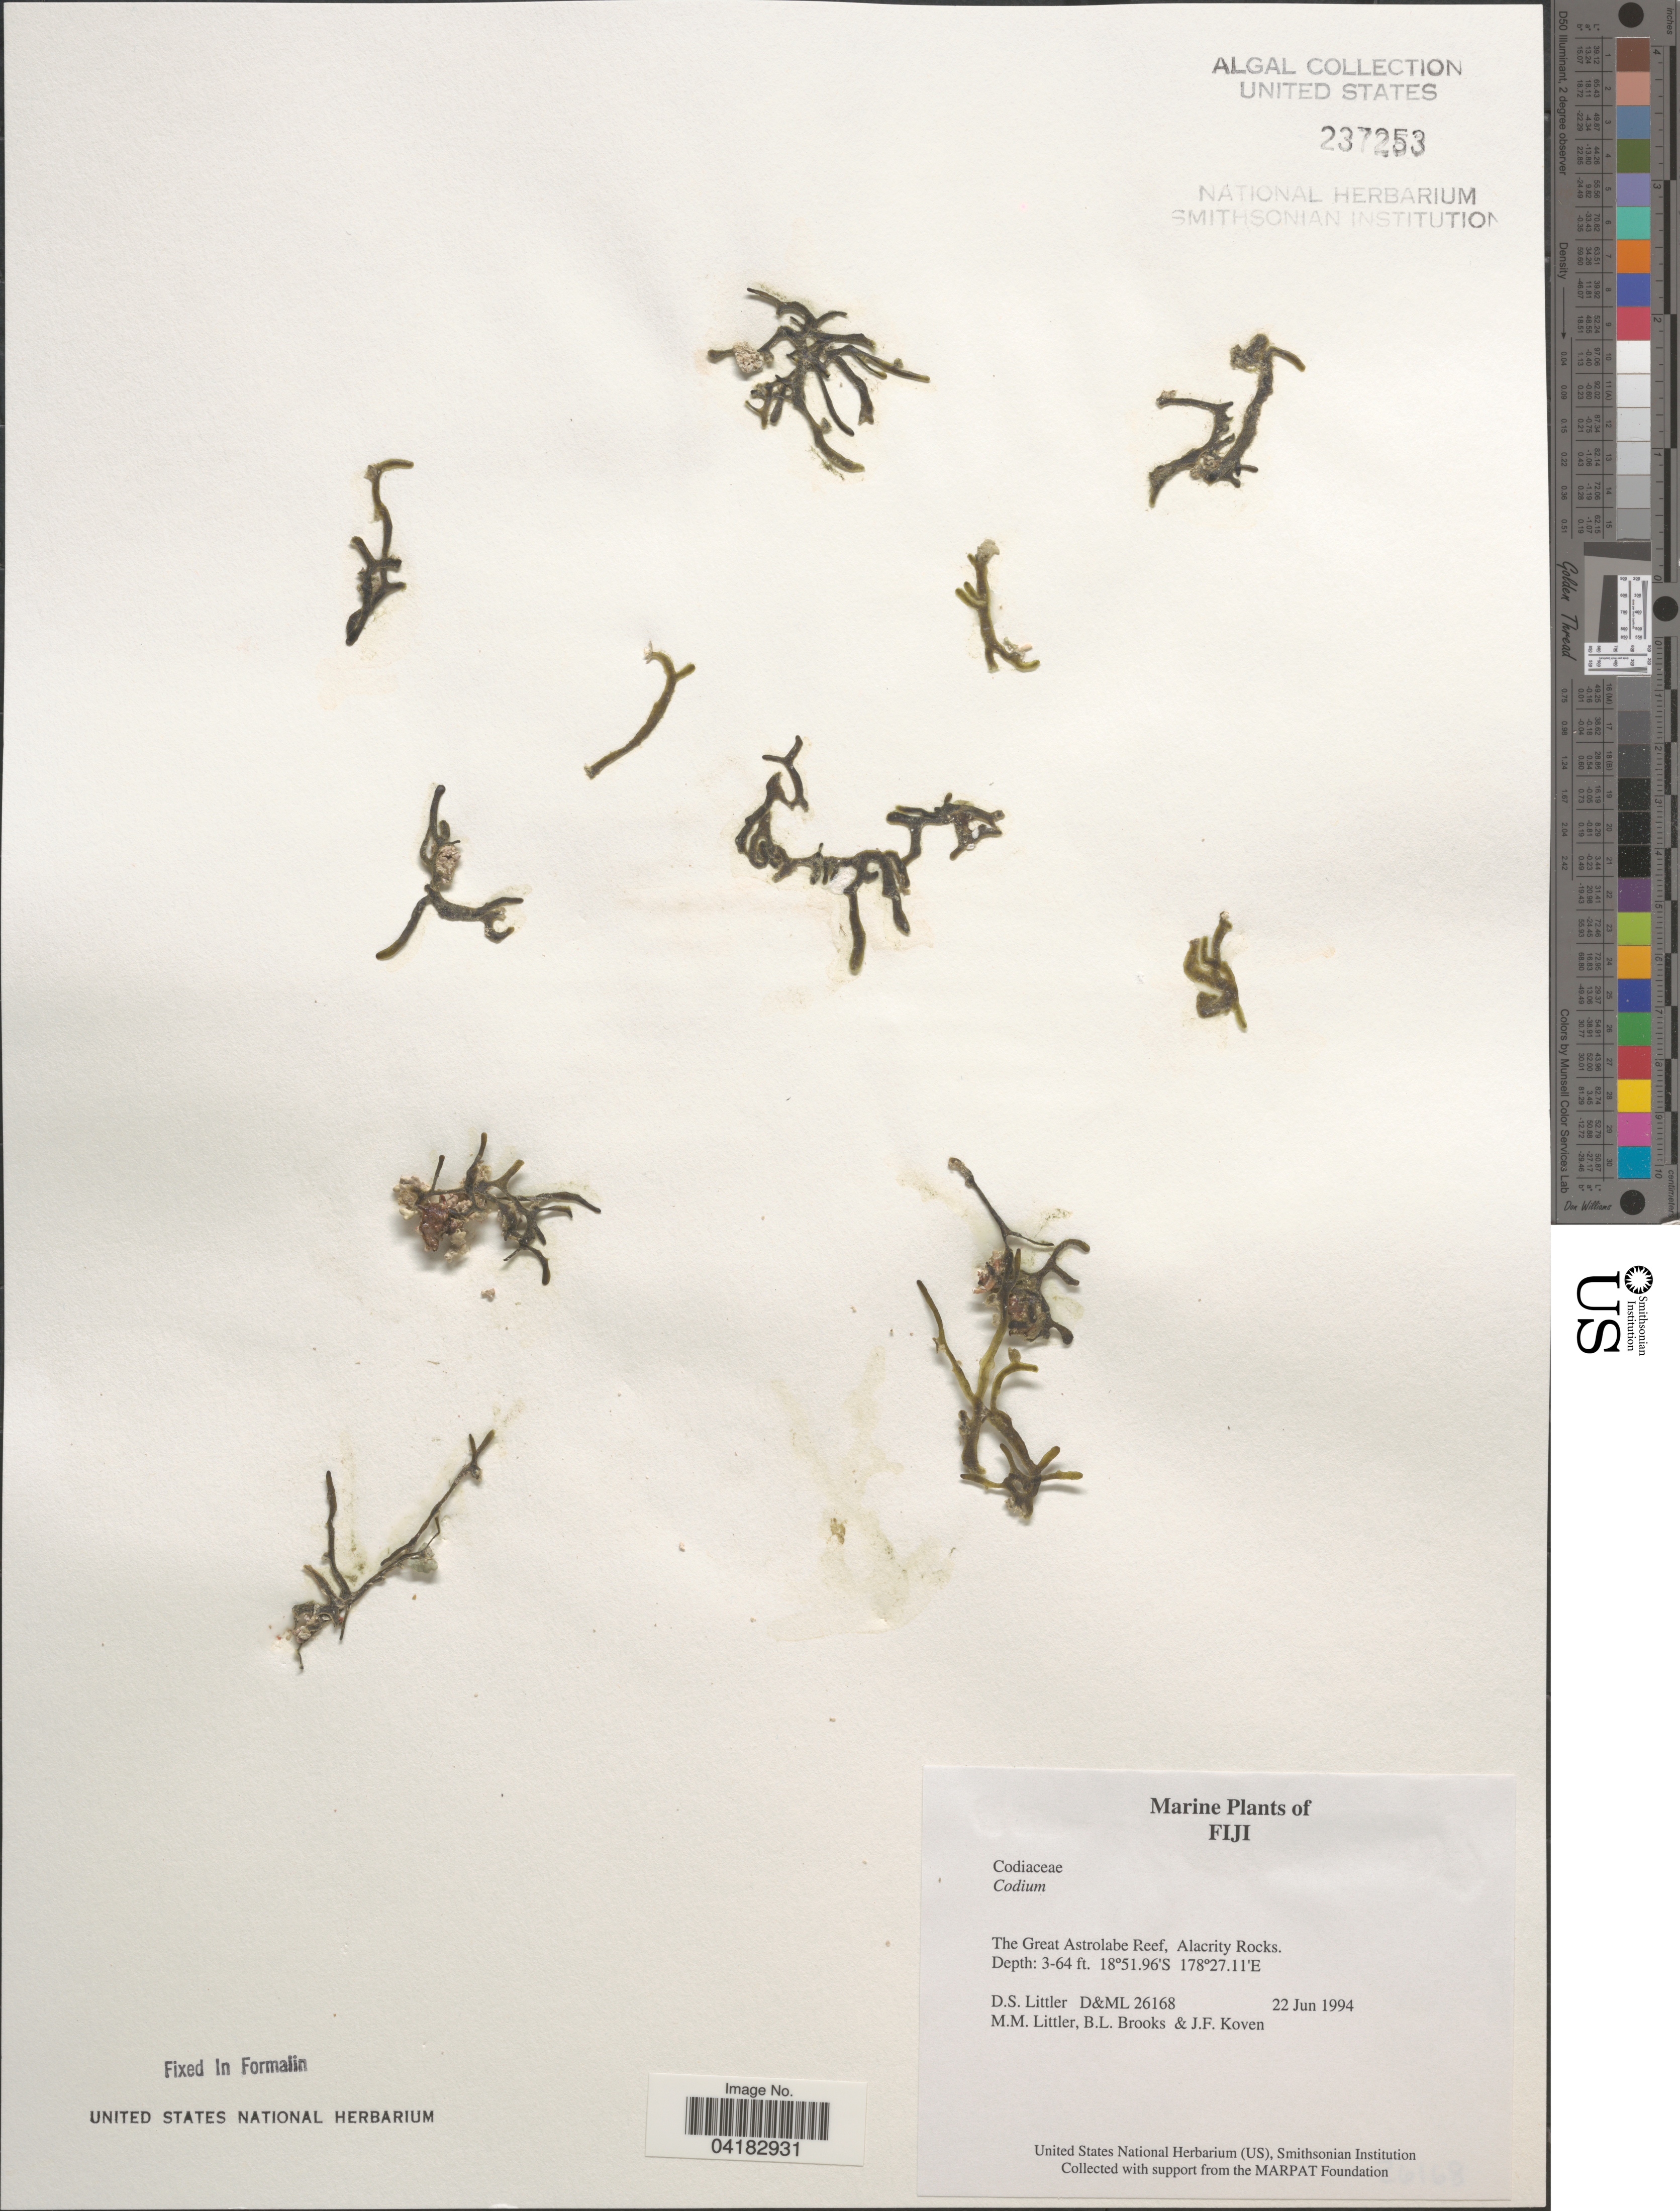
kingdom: Plantae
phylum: Chlorophyta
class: Ulvophyceae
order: Bryopsidales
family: Codiaceae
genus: Codium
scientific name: Codium sp.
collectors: D. S. Littler, B. Brooks & J. Koven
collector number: D&ML26168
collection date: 1994-06-22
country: Fiji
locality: The Great Astrolabe Reef, Alacrity Rocks.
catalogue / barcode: US 237253